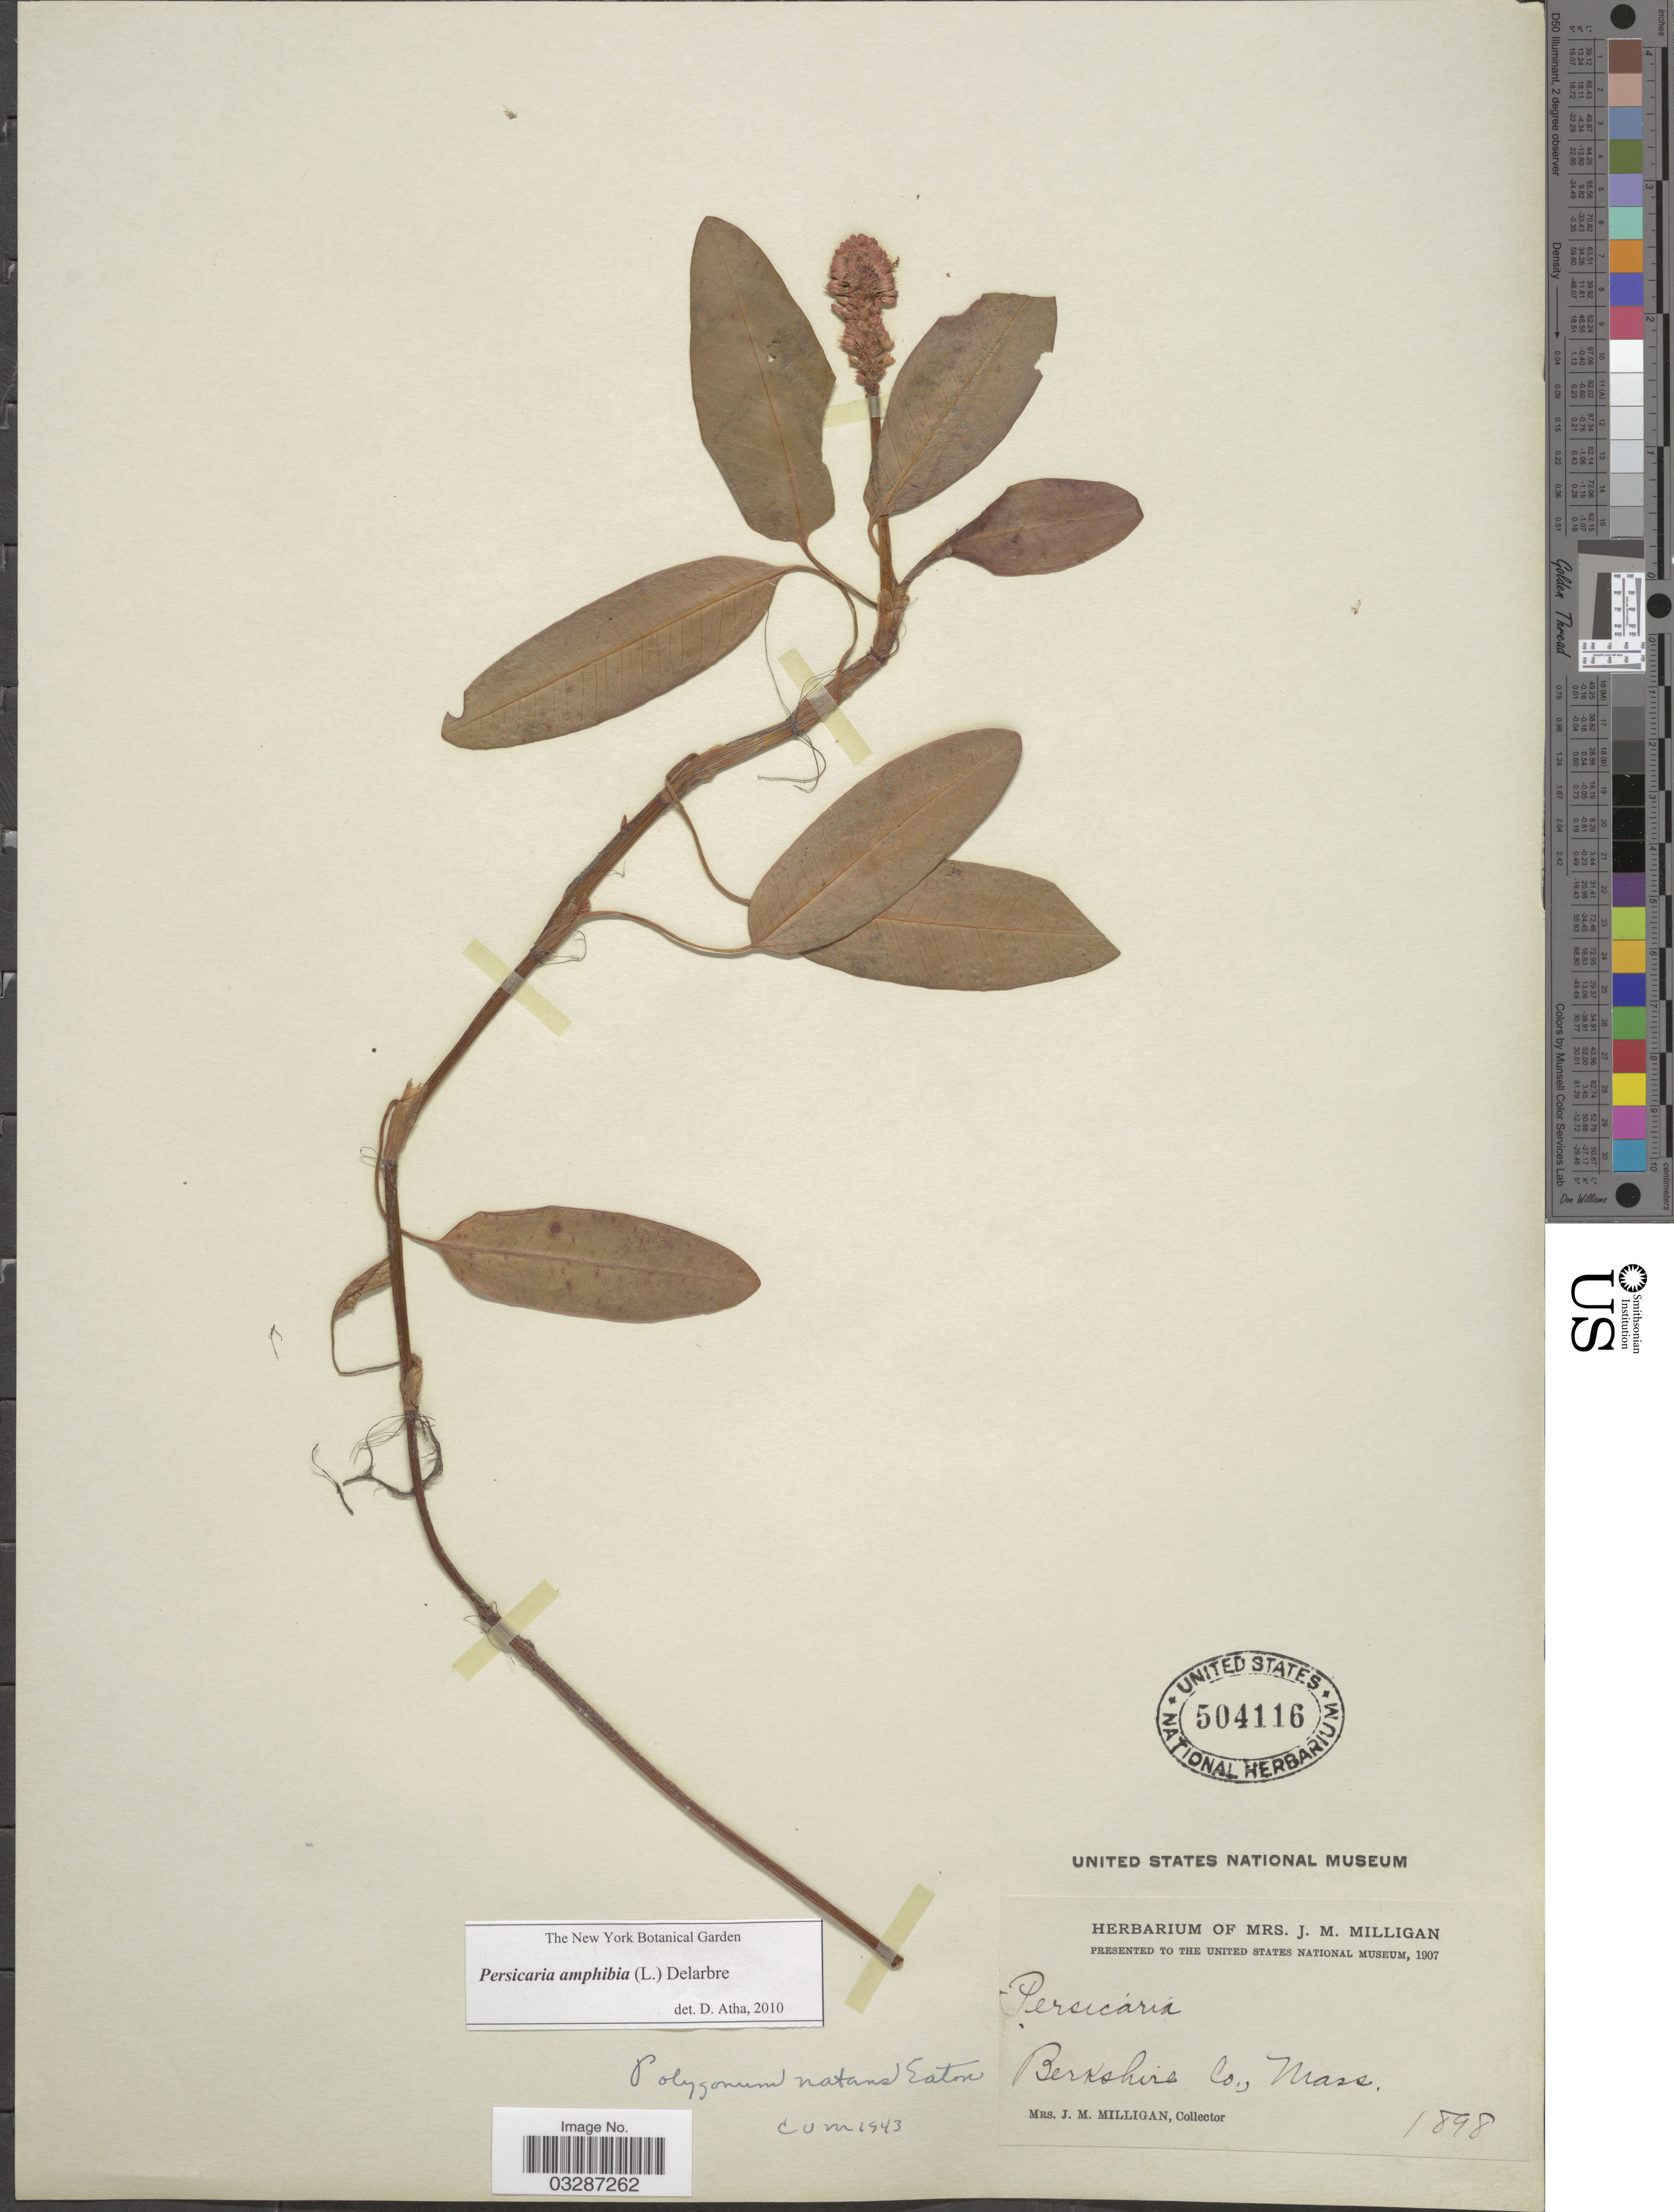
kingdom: Plantae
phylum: Tracheophyta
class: Magnoliopsida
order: Caryophyllales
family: Polygonaceae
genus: Persicaria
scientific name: Persicaria amphibia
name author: (L.) Delarbre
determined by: Atha, D. E.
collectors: J. Milligan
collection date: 1898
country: United States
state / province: Massachusetts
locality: Berkshire Co.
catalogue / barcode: US 504116